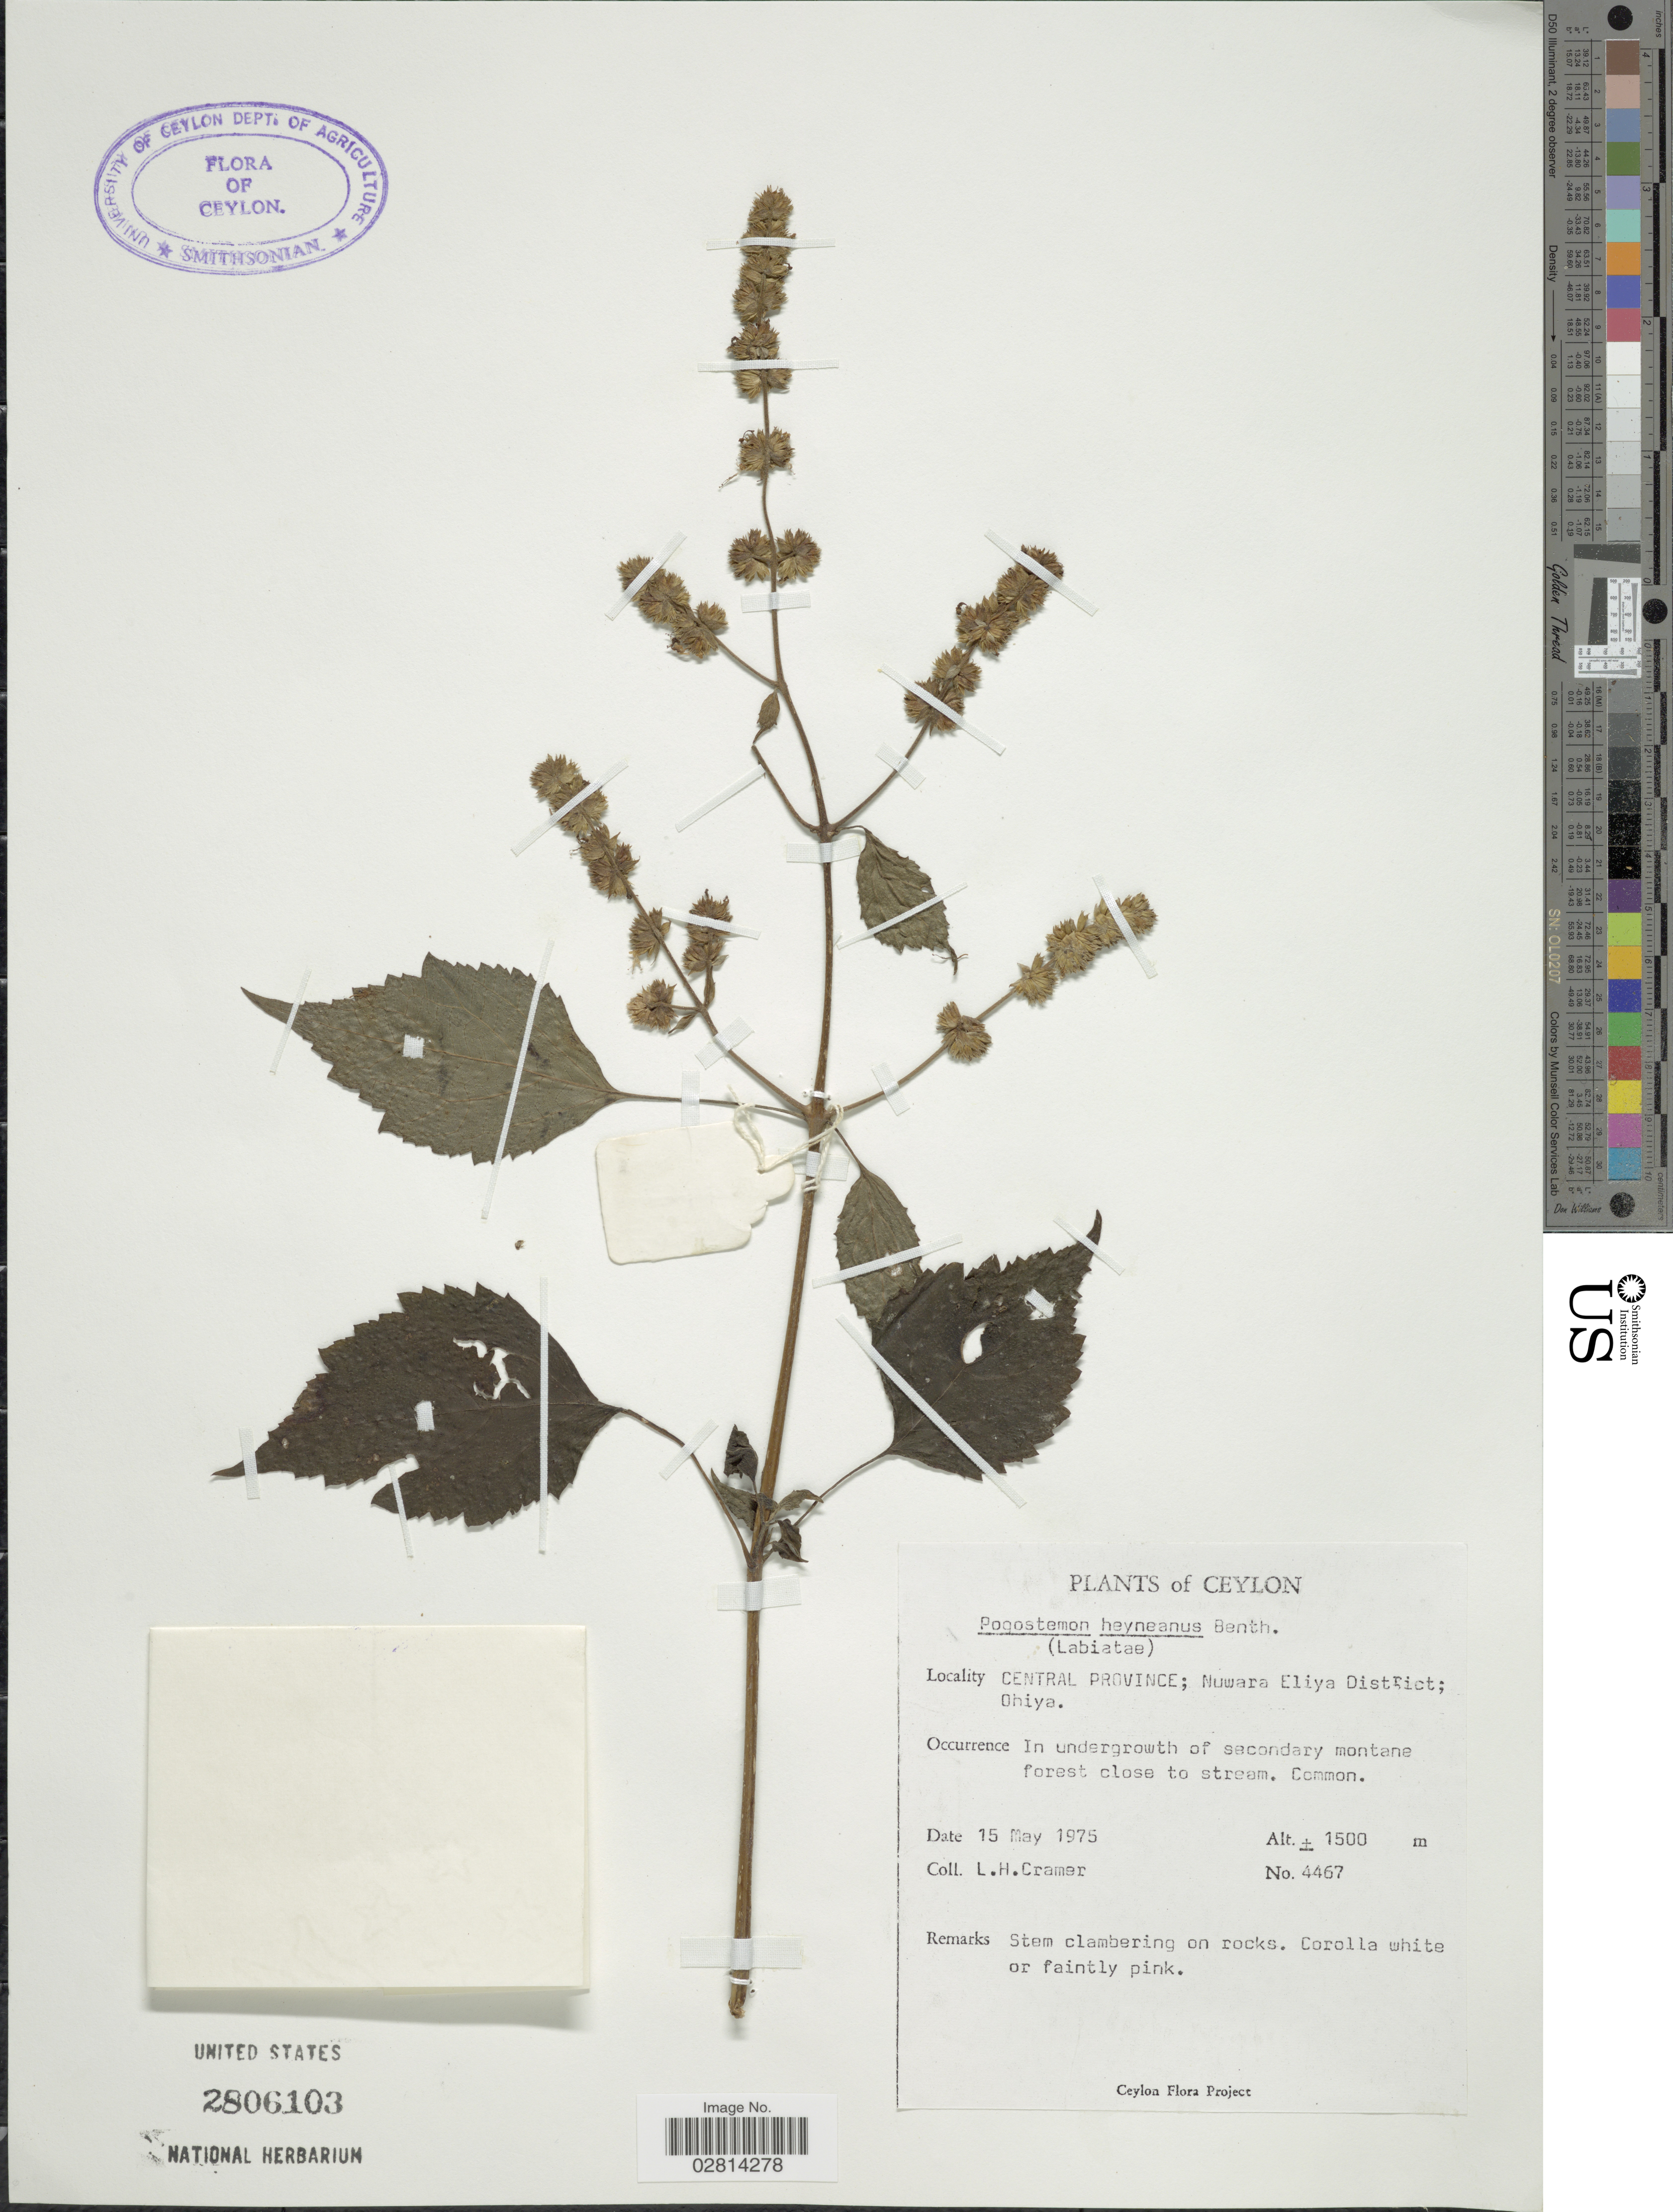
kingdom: Plantae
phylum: Tracheophyta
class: Magnoliopsida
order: Lamiales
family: Lamiaceae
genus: Pogostemon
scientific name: Pogostemon heyneanus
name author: Benth.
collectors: L. H. Cramer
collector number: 4467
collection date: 1975-05-15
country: Sri Lanka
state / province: Central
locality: Ceylon. Nuwara Eliya District; Ohiya.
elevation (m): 1500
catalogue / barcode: US 2806103